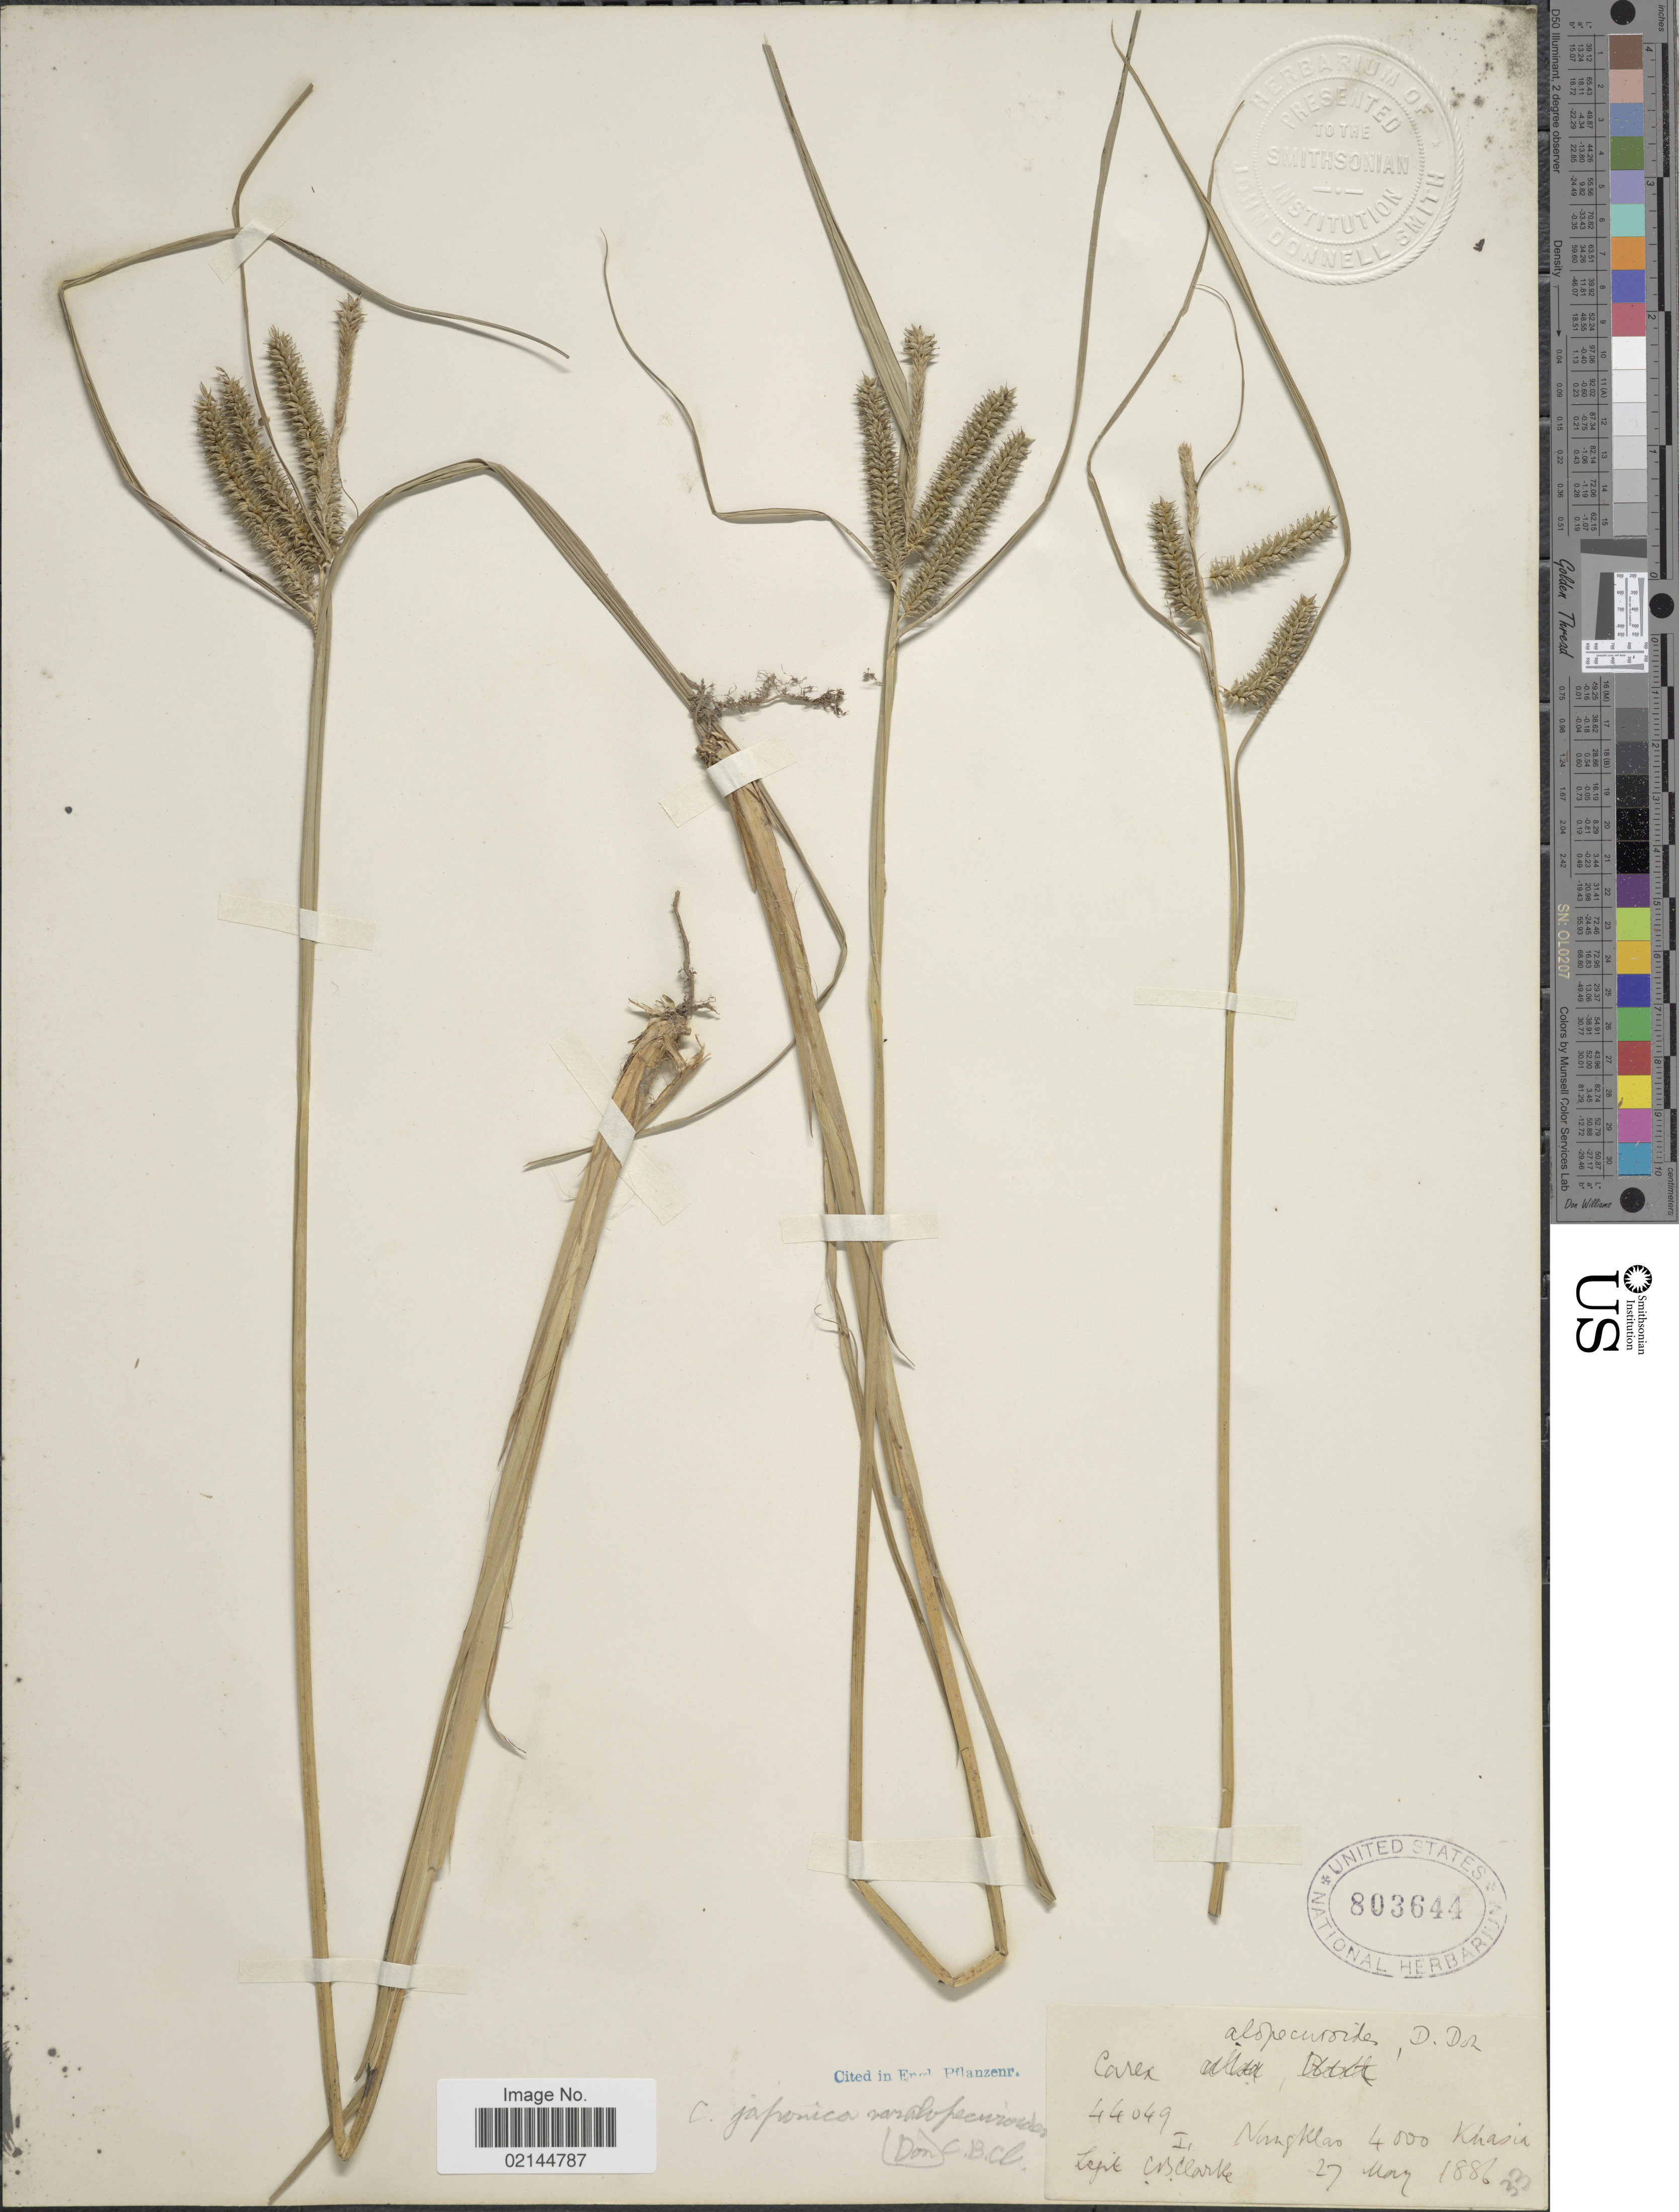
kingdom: Plantae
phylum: Tracheophyta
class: Liliopsida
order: Poales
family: Cyperaceae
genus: Carex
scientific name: Carex japonica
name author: Thunb.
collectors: C. B. Clarke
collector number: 44049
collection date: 1886-05-27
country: India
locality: Nungklao, Khasia.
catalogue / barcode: US 803644